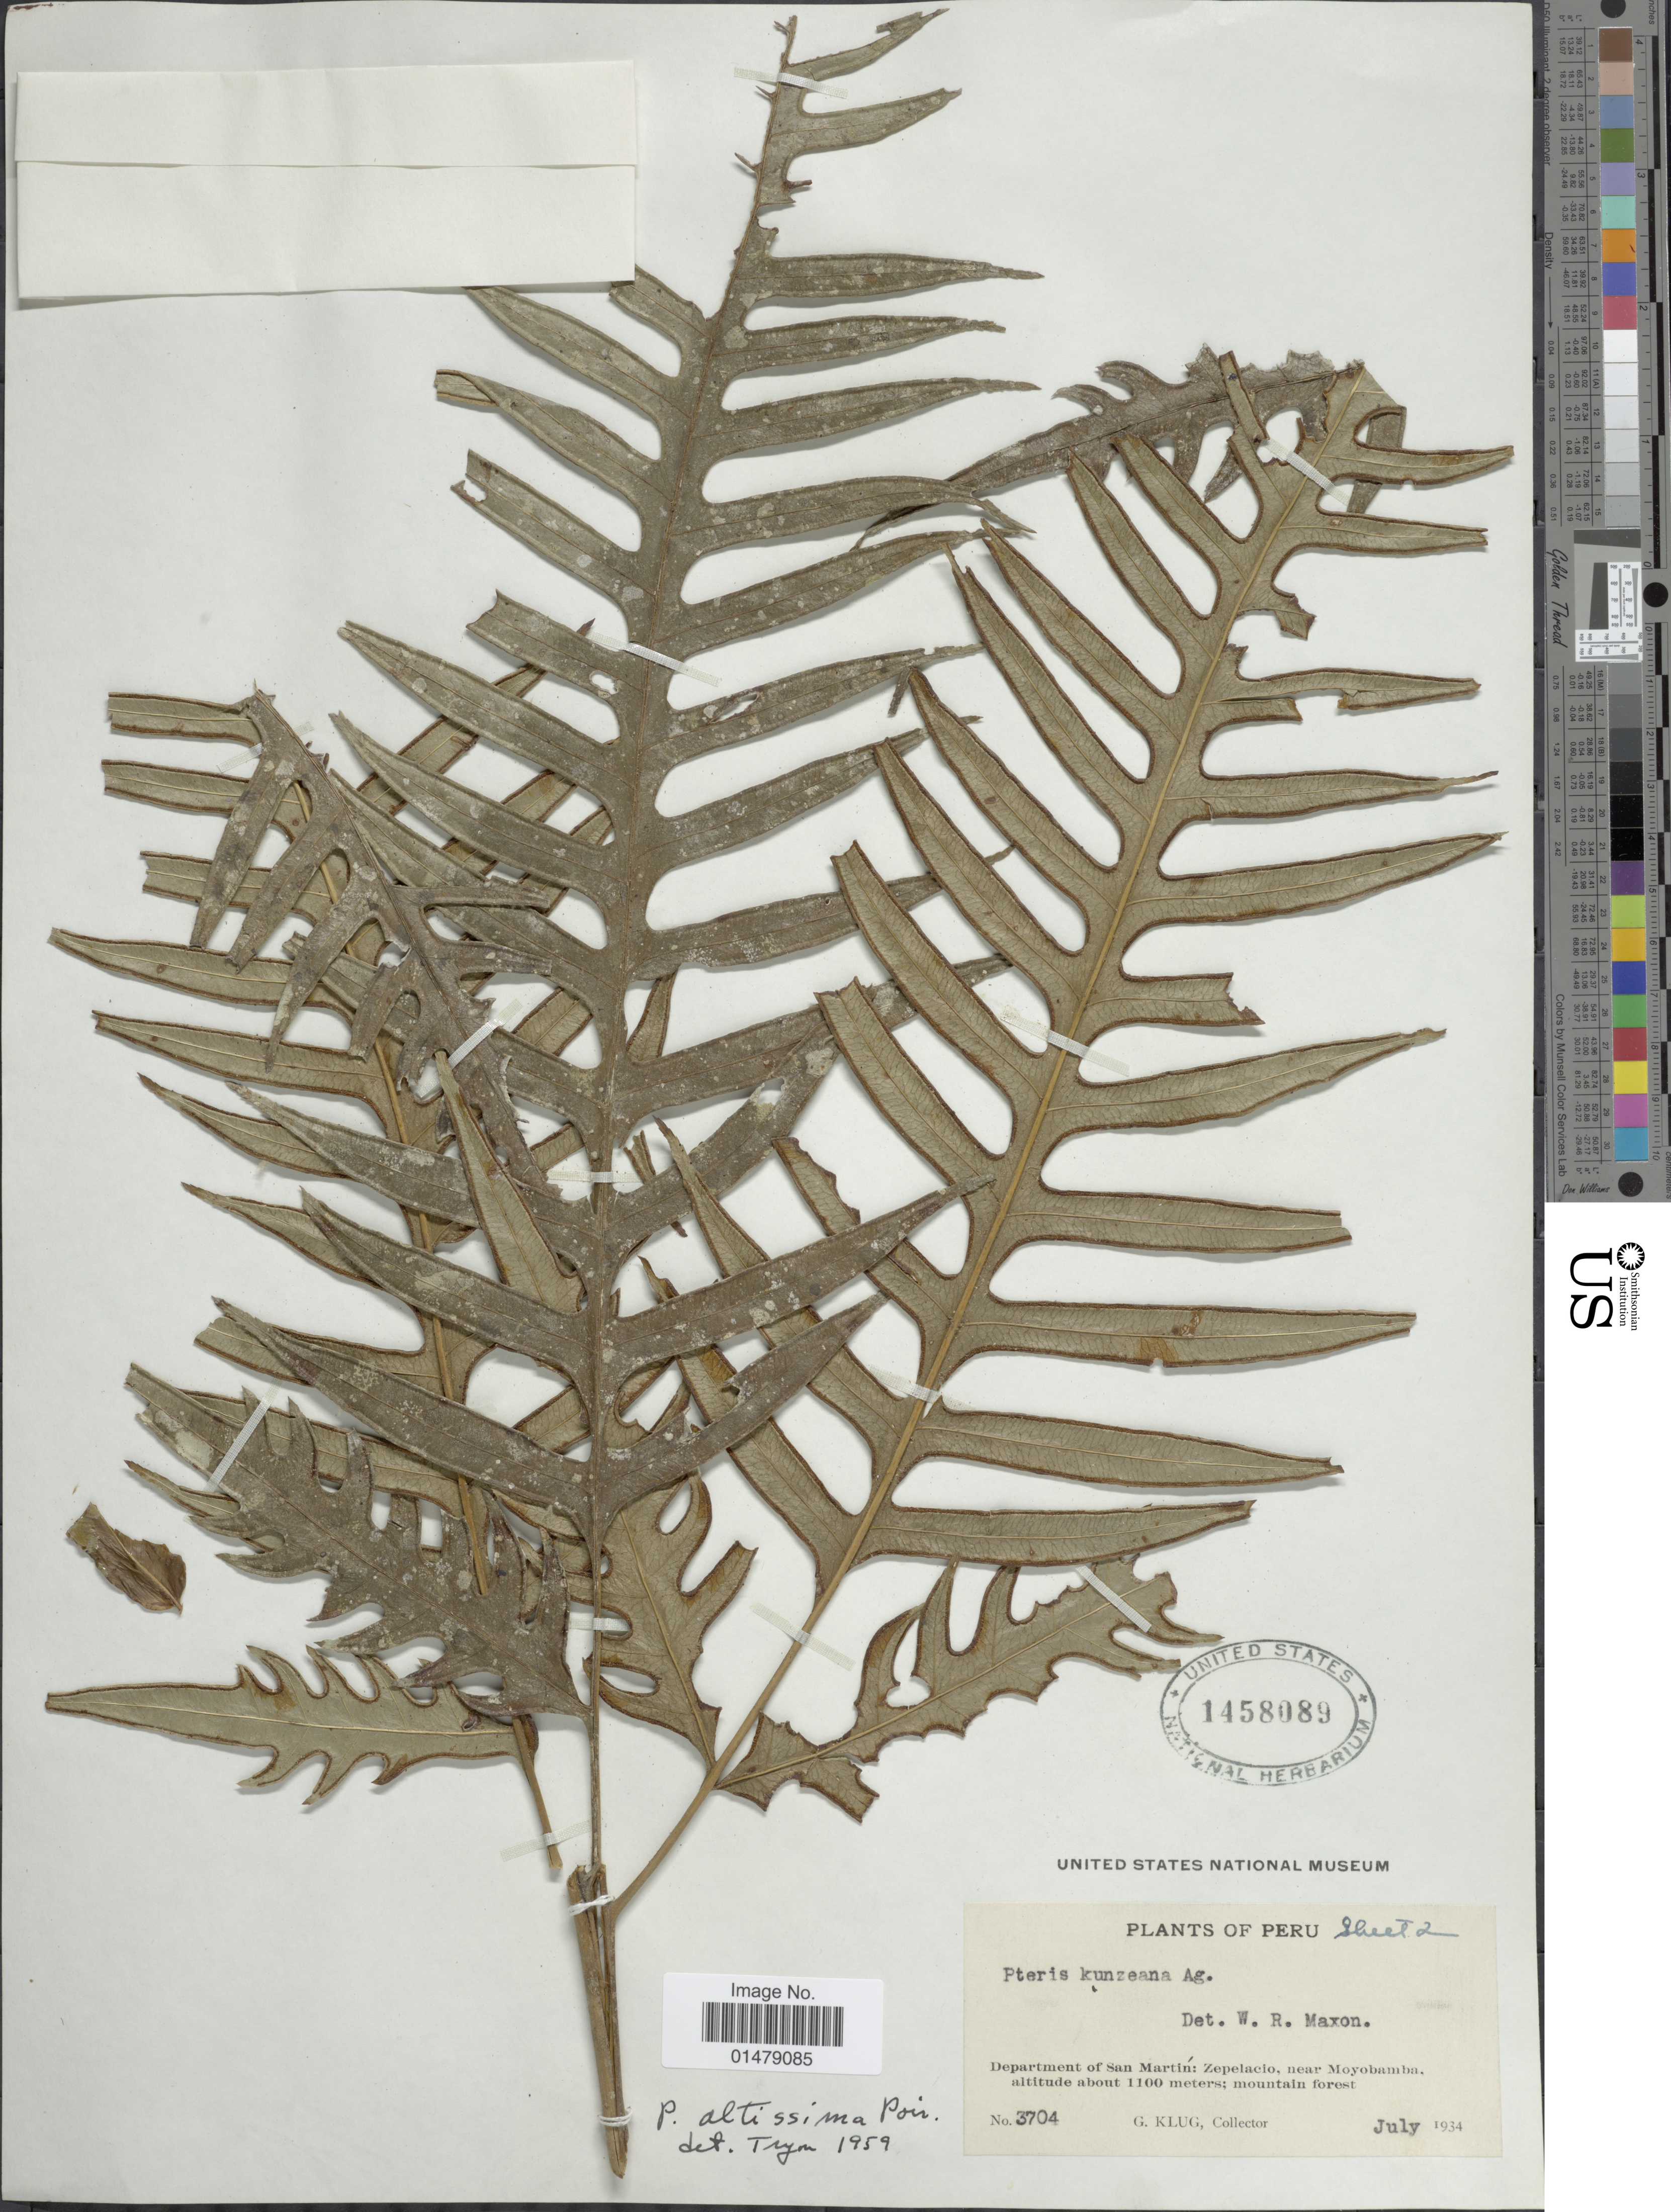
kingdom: Plantae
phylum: Tracheophyta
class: Polypodiopsida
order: Polypodiales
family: Pteridaceae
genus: Pteris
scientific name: Pteris altissima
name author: Poir.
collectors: G. Klug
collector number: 3704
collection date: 1934-07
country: Peru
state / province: San Martín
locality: Departamento of San Martin: Zepelacio, near Moyobamba.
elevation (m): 1100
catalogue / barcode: US 1458089